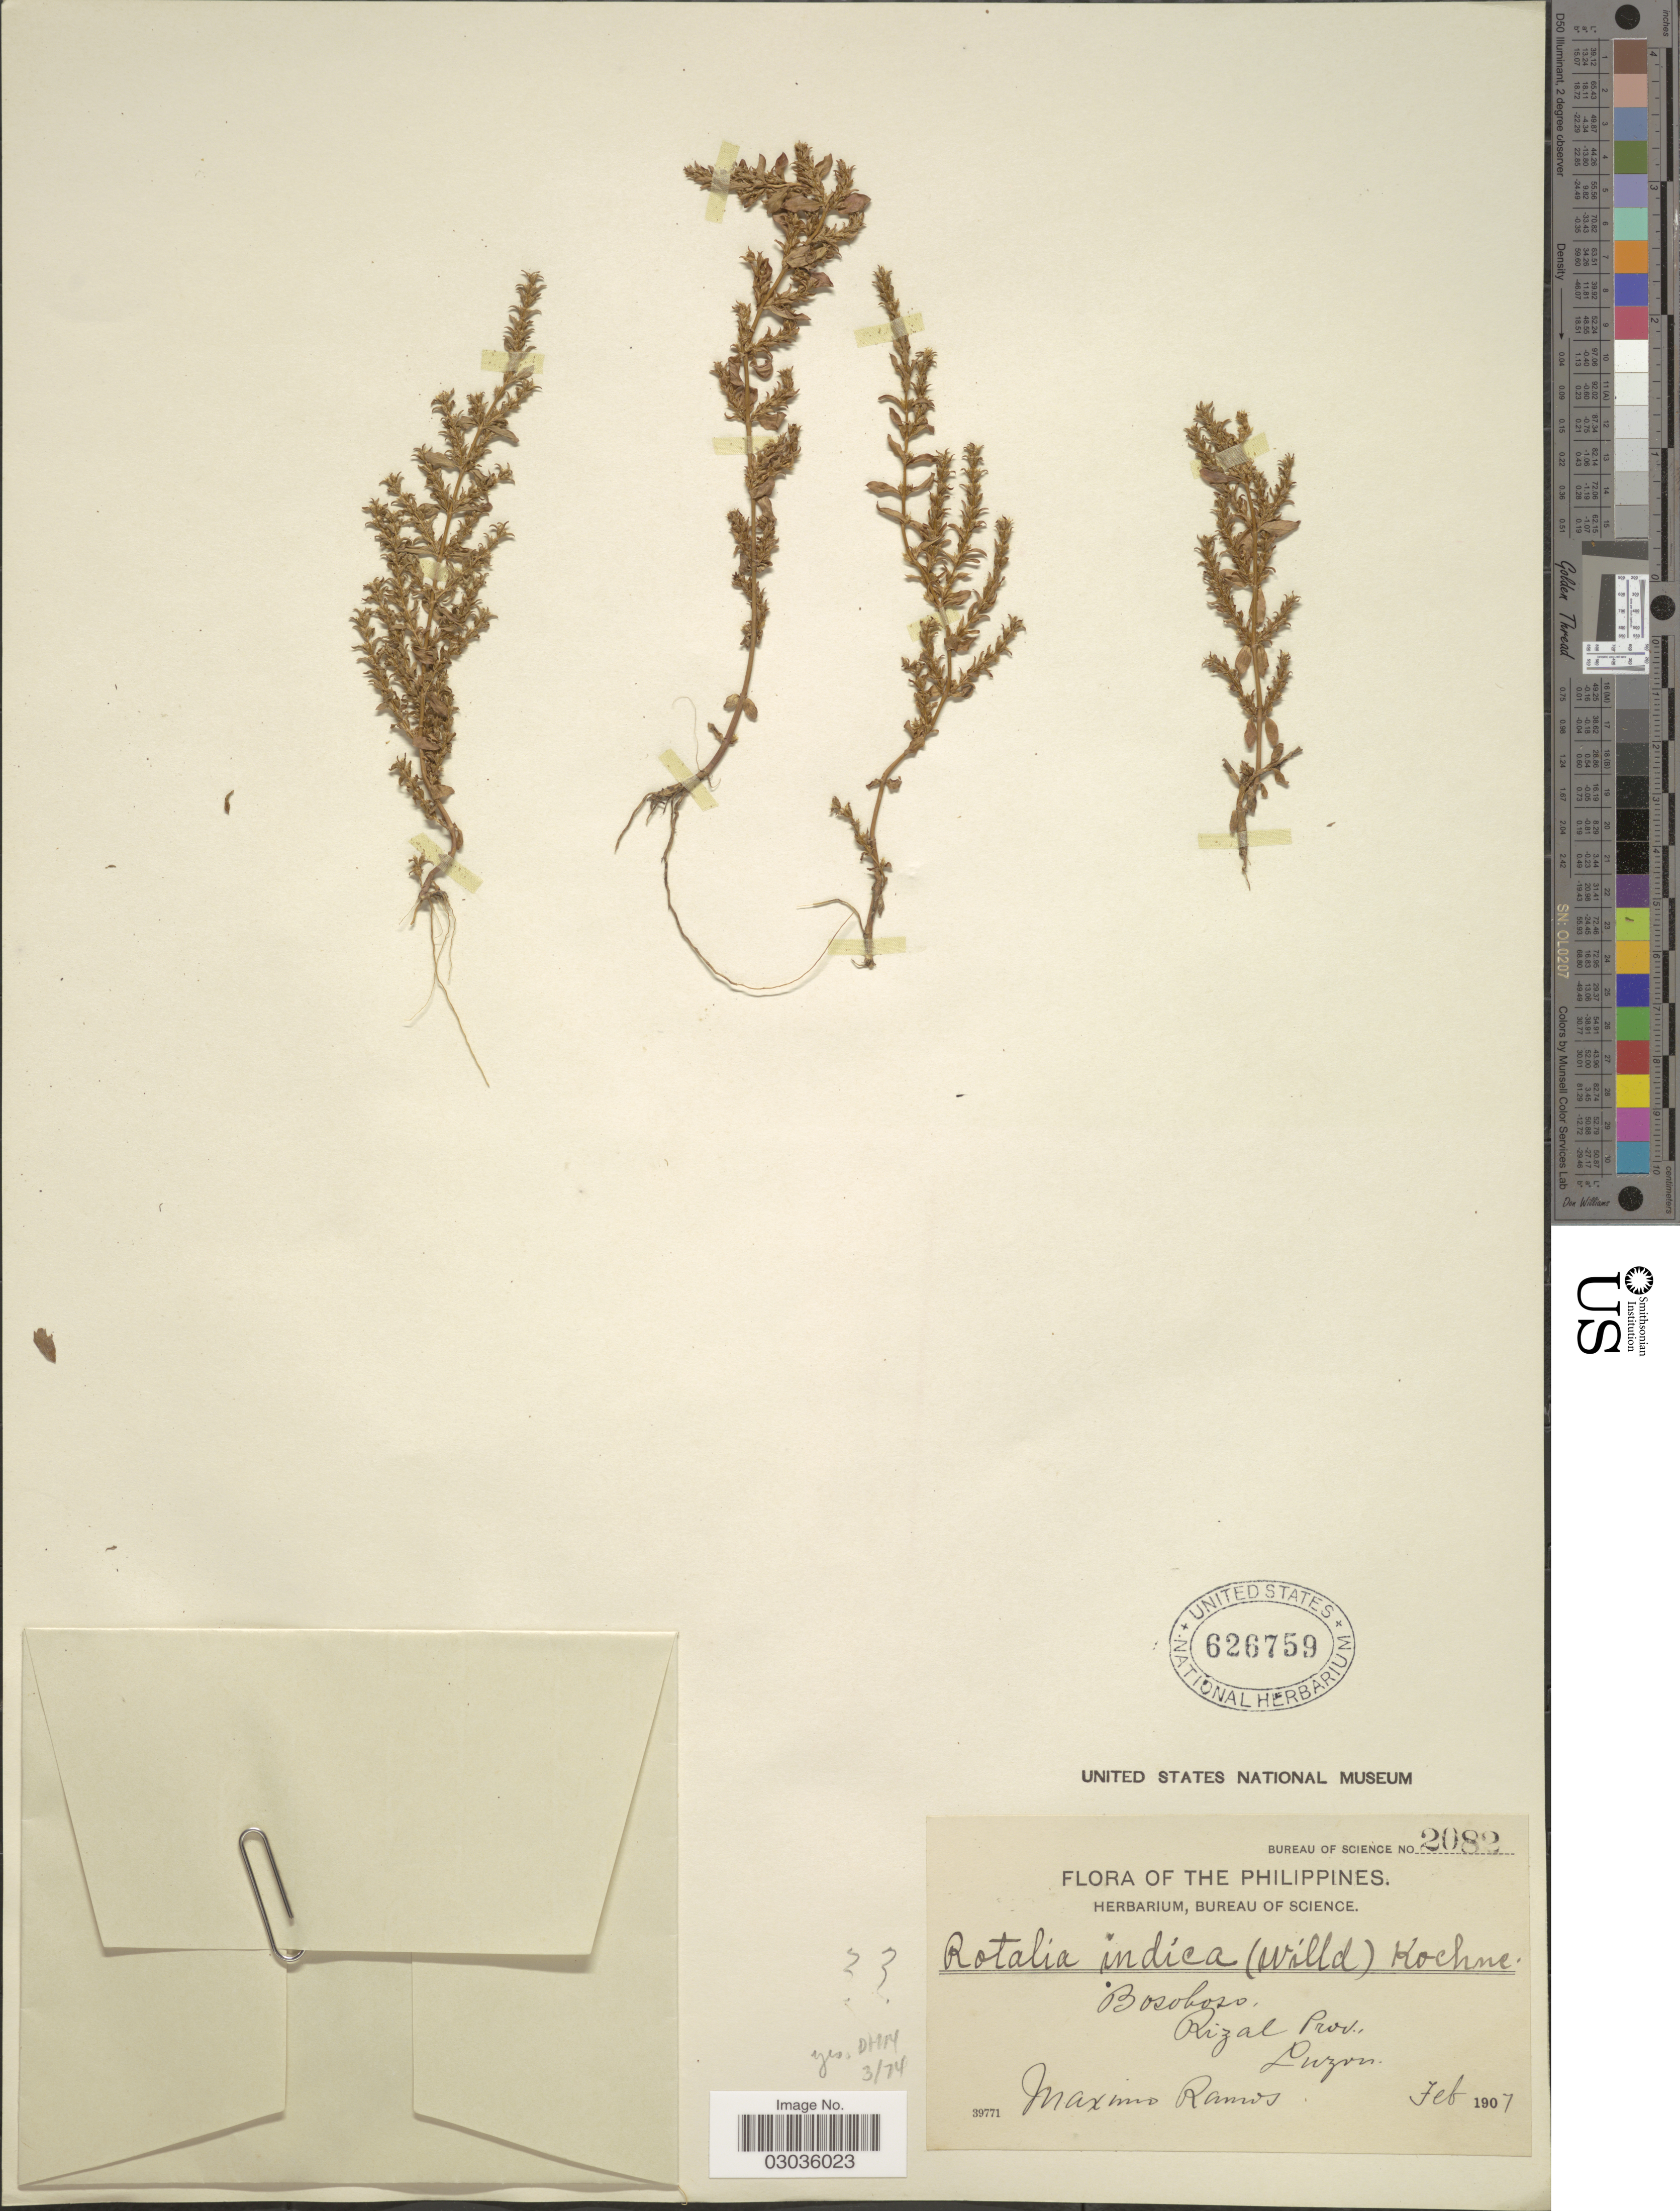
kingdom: Plantae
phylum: Tracheophyta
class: Magnoliopsida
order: Myrtales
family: Lythraceae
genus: Rotala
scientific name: Rotala indica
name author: (L.) Koehne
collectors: M. Ramos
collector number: Bureau of Science 2082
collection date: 1907-02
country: Philippines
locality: Bosoboso, Rizal Prov., Luzon.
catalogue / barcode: US 626759